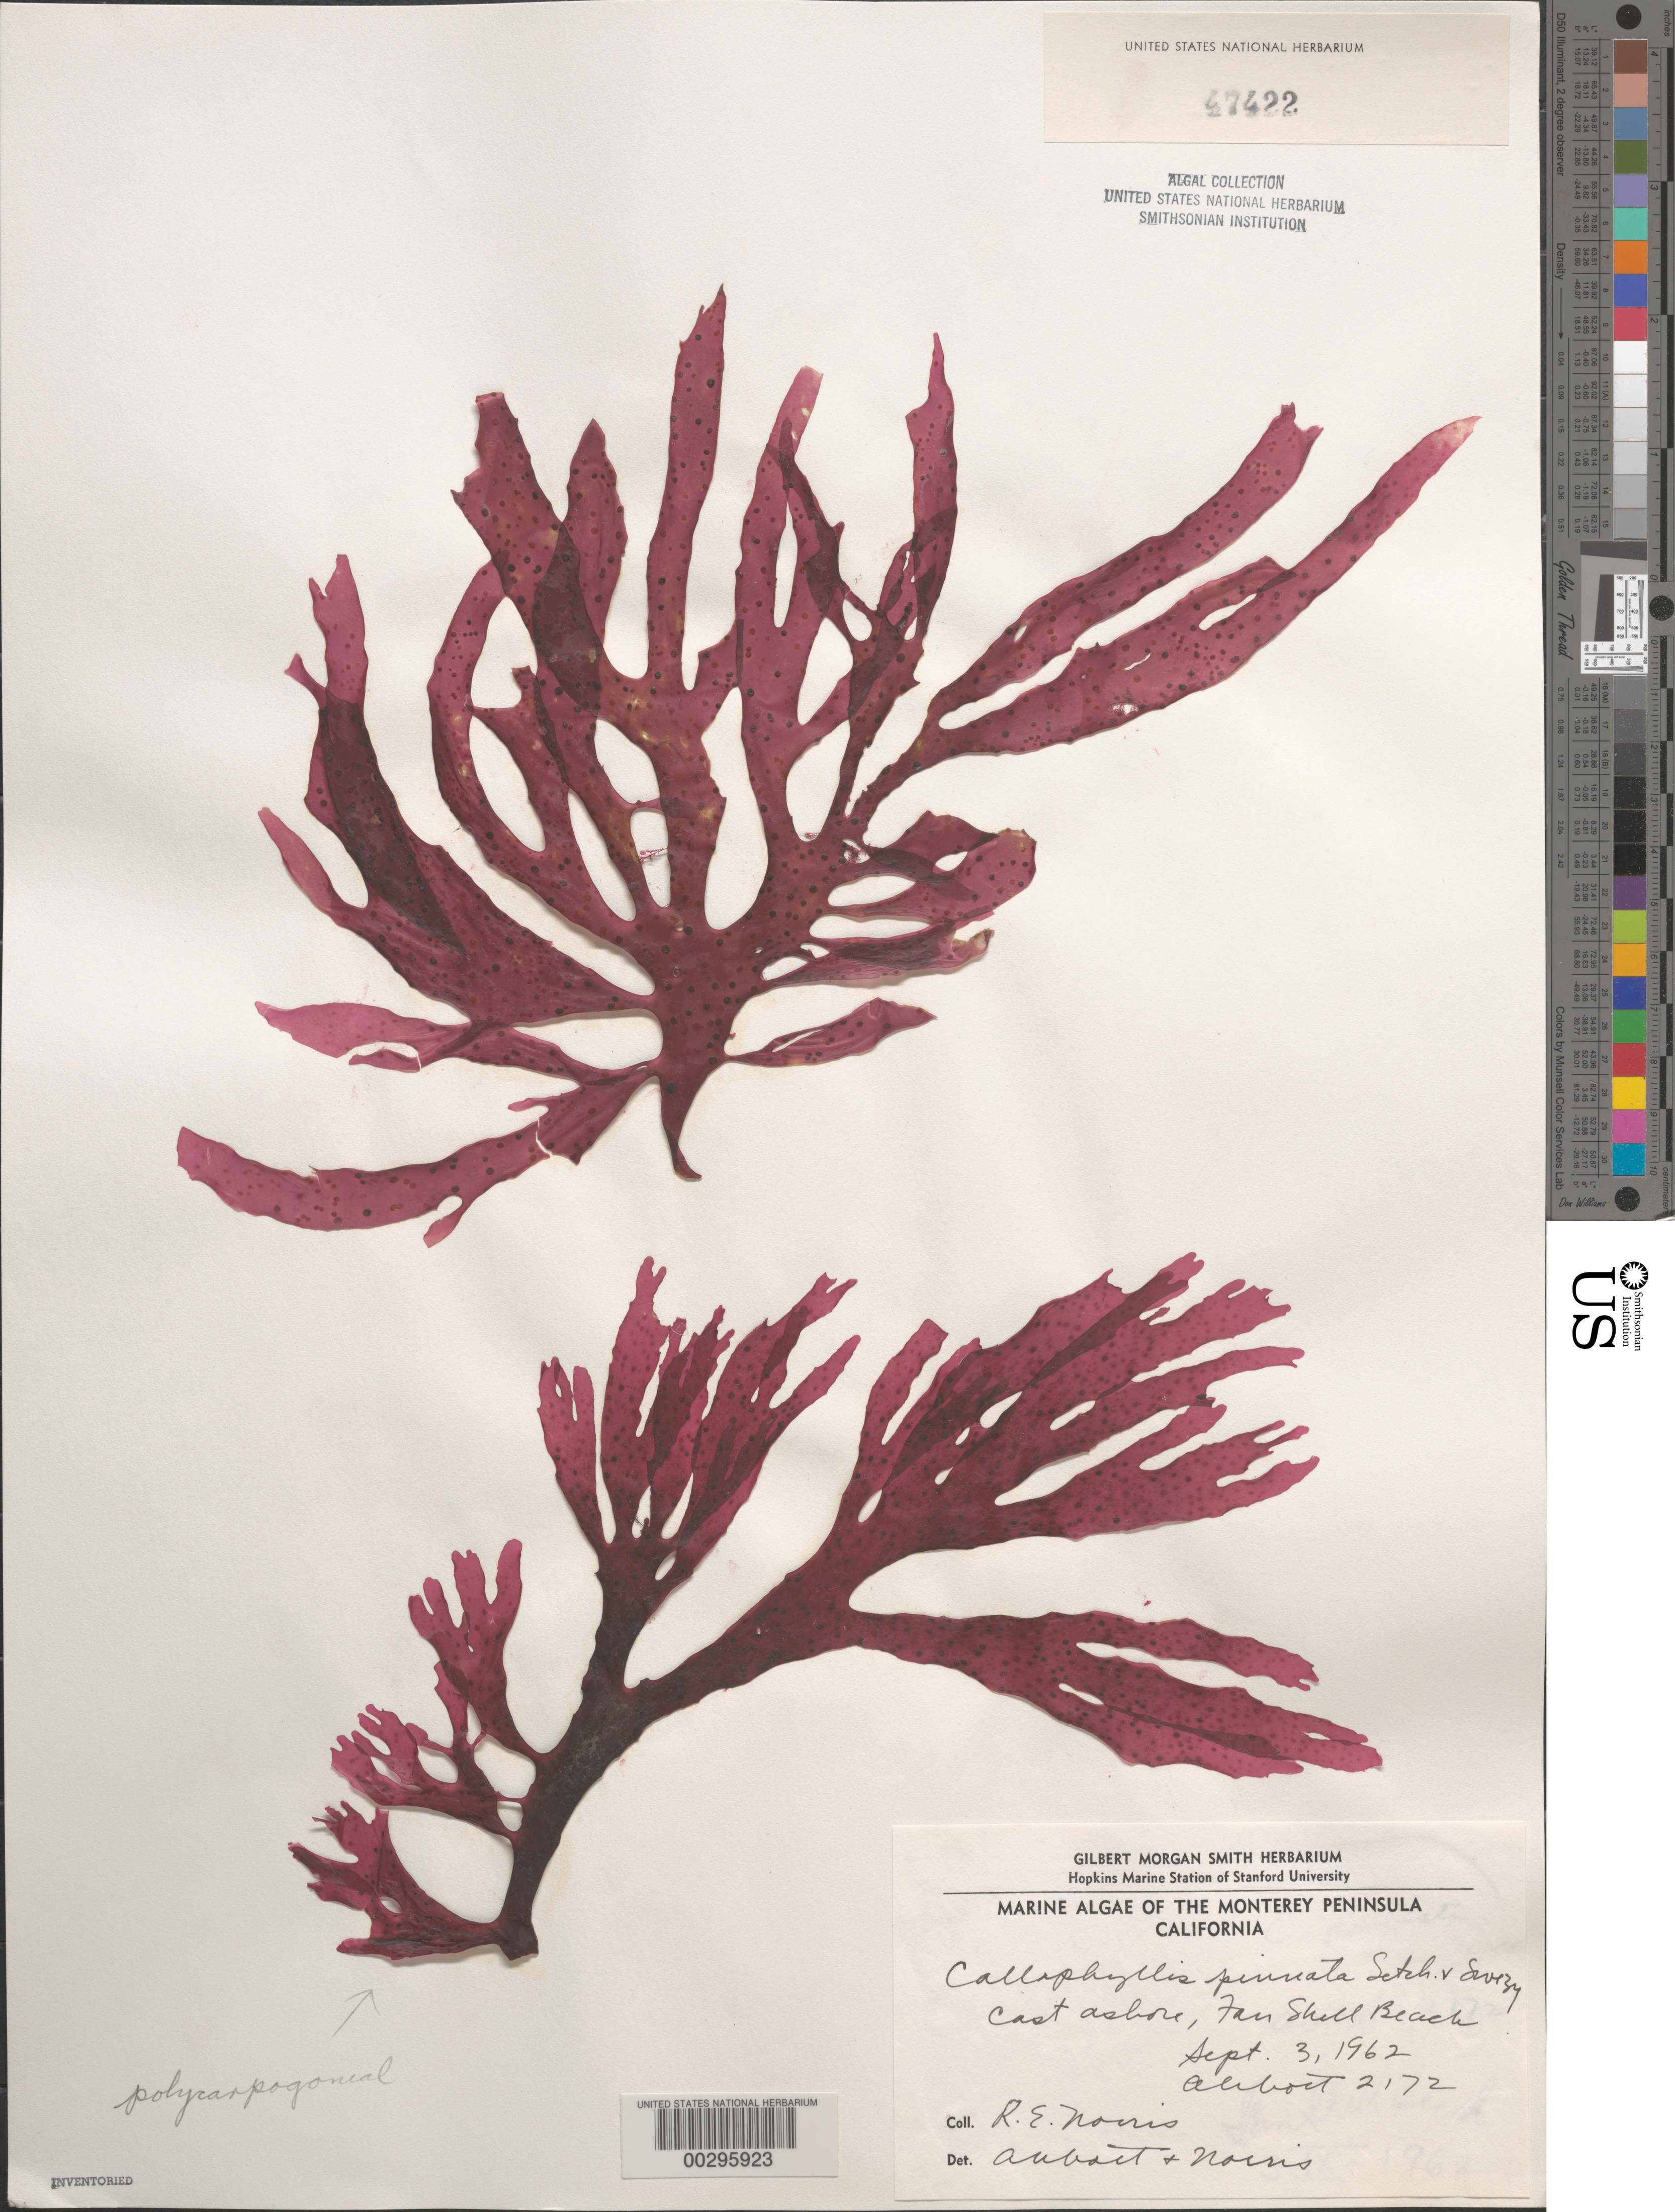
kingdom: Plantae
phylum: Rhodophyta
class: Florideophyceae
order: Gigartinales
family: Kallymeniaceae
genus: Callophyllis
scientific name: Callophyllis pinnata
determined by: Abbott, I. A.; Norris, R. E.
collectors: R. E. Norris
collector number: IAA 2172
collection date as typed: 03 Sep 1962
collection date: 1962-09-03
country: United States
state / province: California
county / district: Monterey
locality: Fan Shell Beach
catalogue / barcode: US 47422